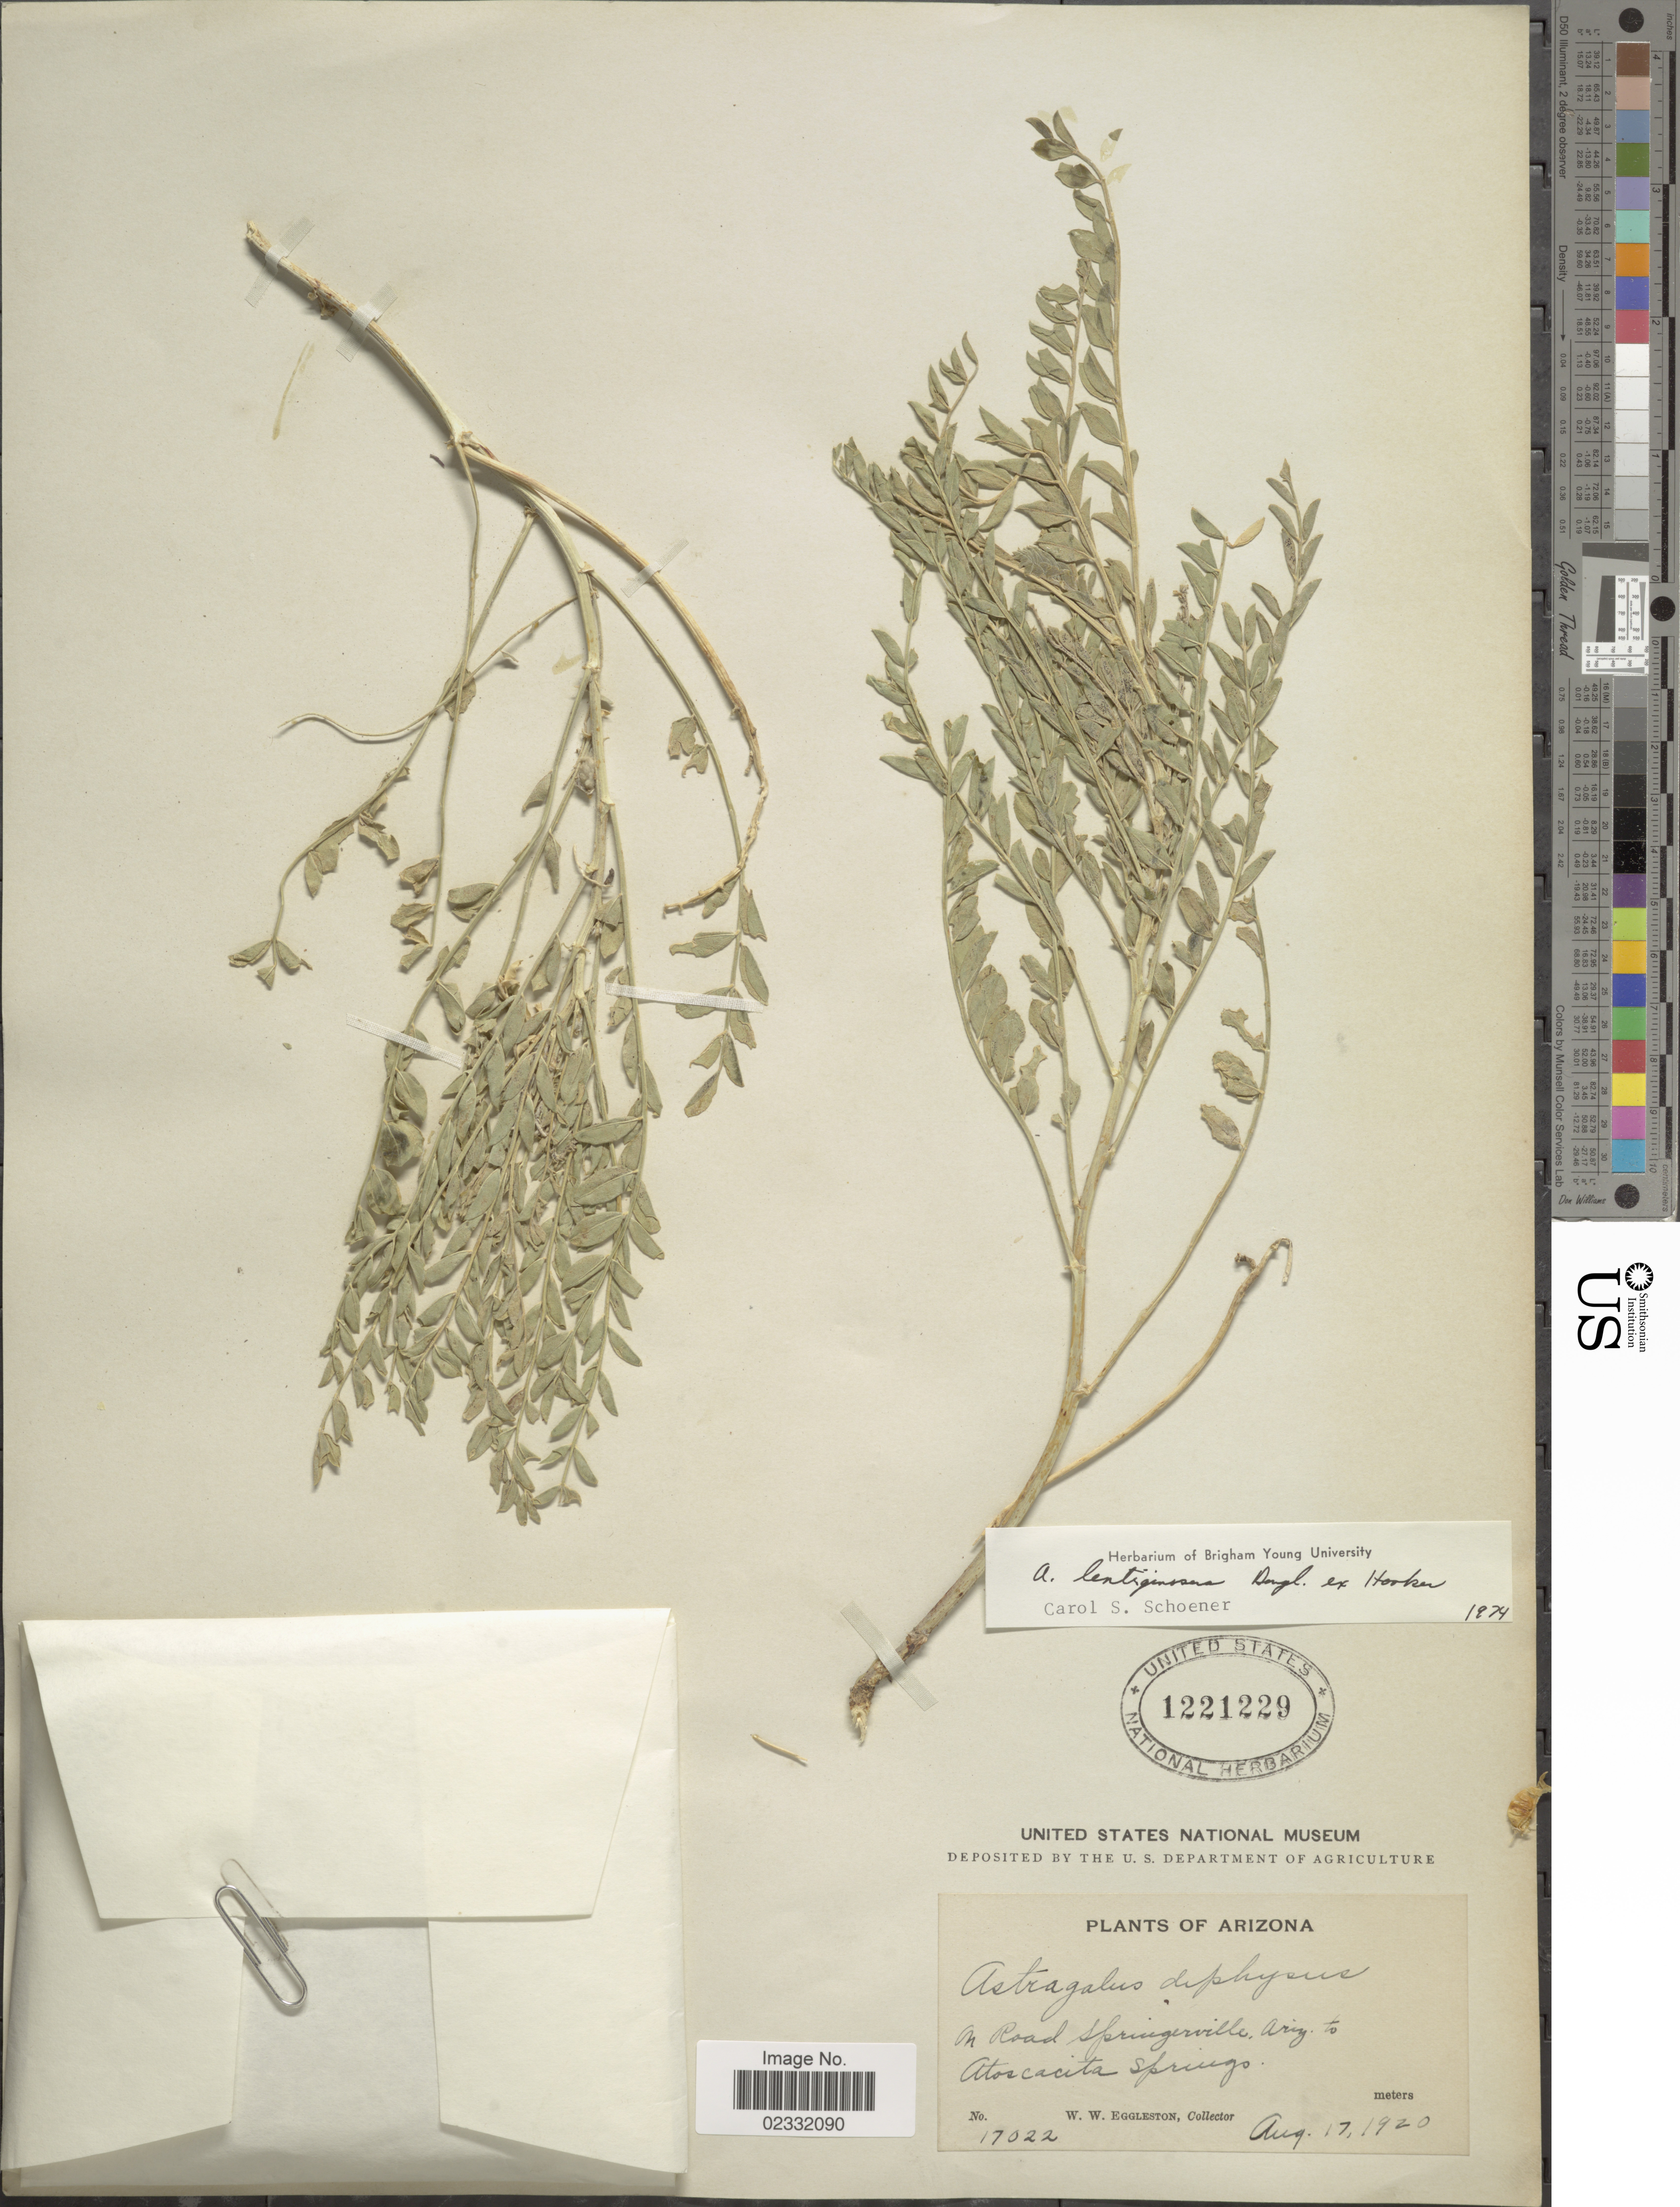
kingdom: Plantae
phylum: Tracheophyta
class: Magnoliopsida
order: Fabales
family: Fabaceae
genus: Astragalus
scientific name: Astragalus lentiginosus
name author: Douglas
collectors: W. W. Eggleston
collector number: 17022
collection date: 1920-08-17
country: United States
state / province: Arizona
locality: On Road Springerville, Ariz to Atoscacita Springs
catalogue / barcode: US 1221229